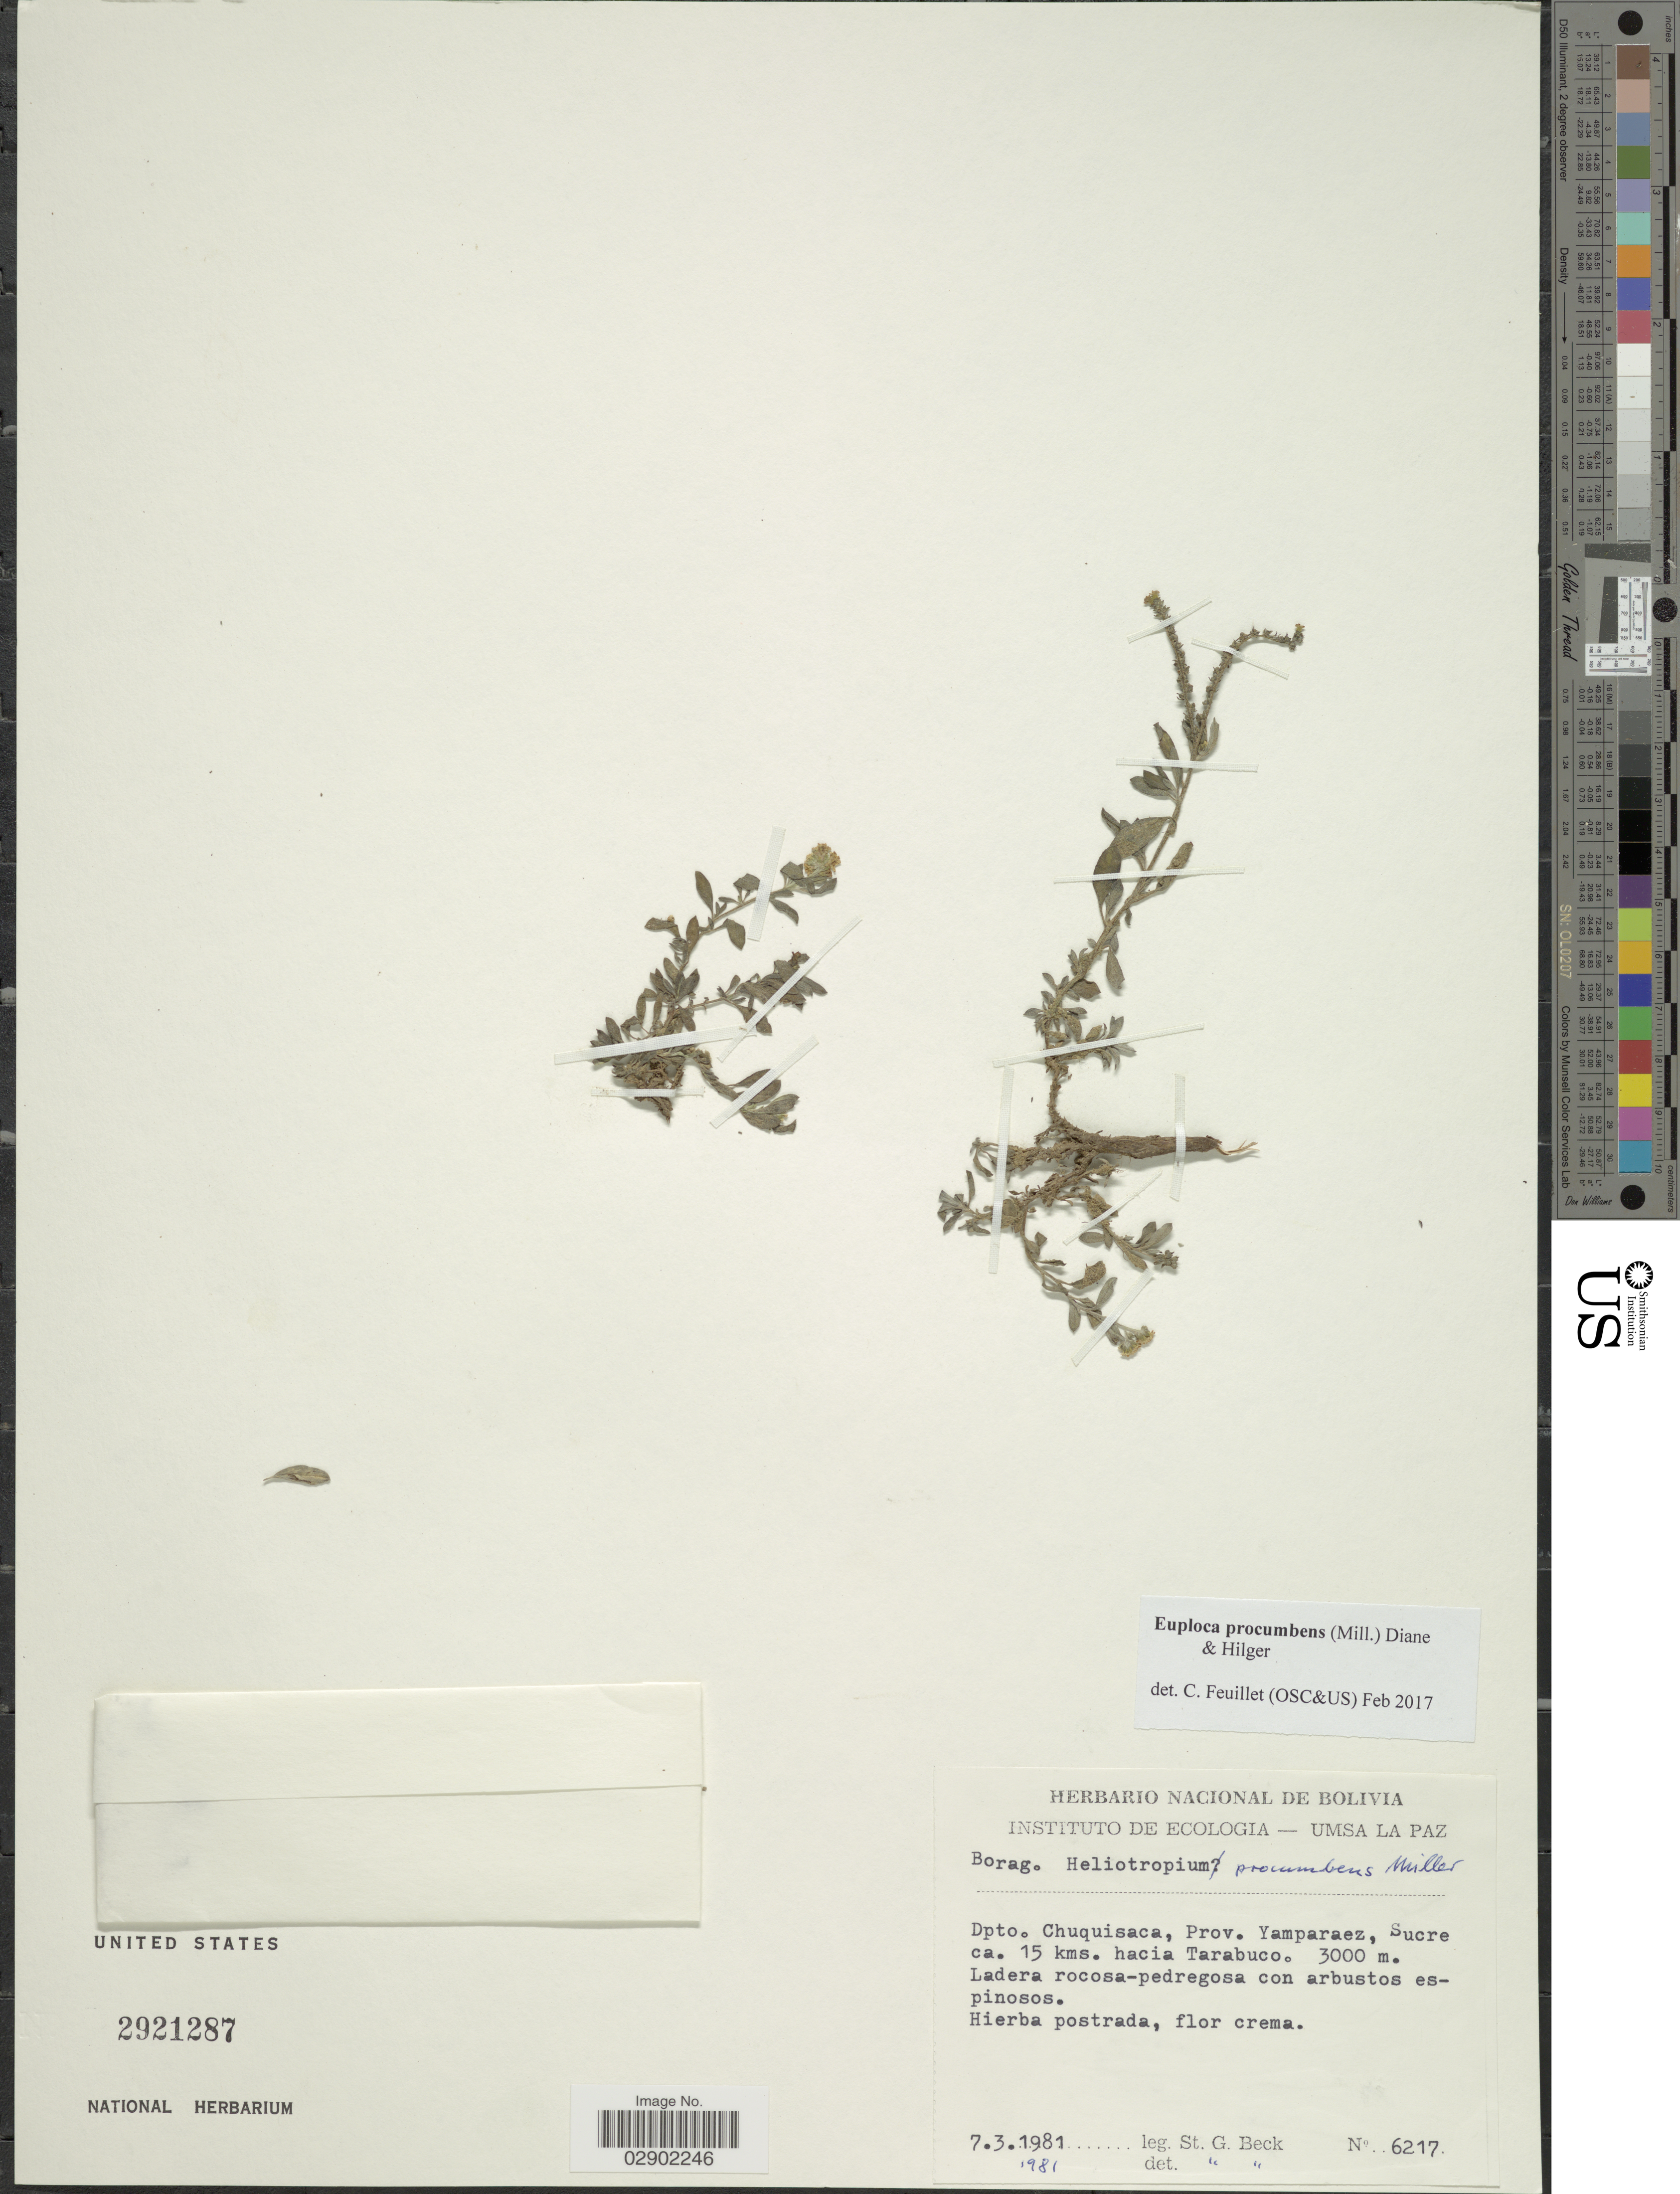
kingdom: Plantae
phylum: Tracheophyta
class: Magnoliopsida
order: Boraginales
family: Heliotropiaceae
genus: Euploca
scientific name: Euploca procumbens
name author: (Mill.) Diane & Hilger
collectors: S. G. Beck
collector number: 6217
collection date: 1981-03-07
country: Bolivia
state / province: Chuquisaca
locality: Dpto. Chuquisaca, Prov. Yamparaez, Sucre ca. 15 kms. hacia Tarabuco.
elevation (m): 3000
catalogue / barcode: US 2921287